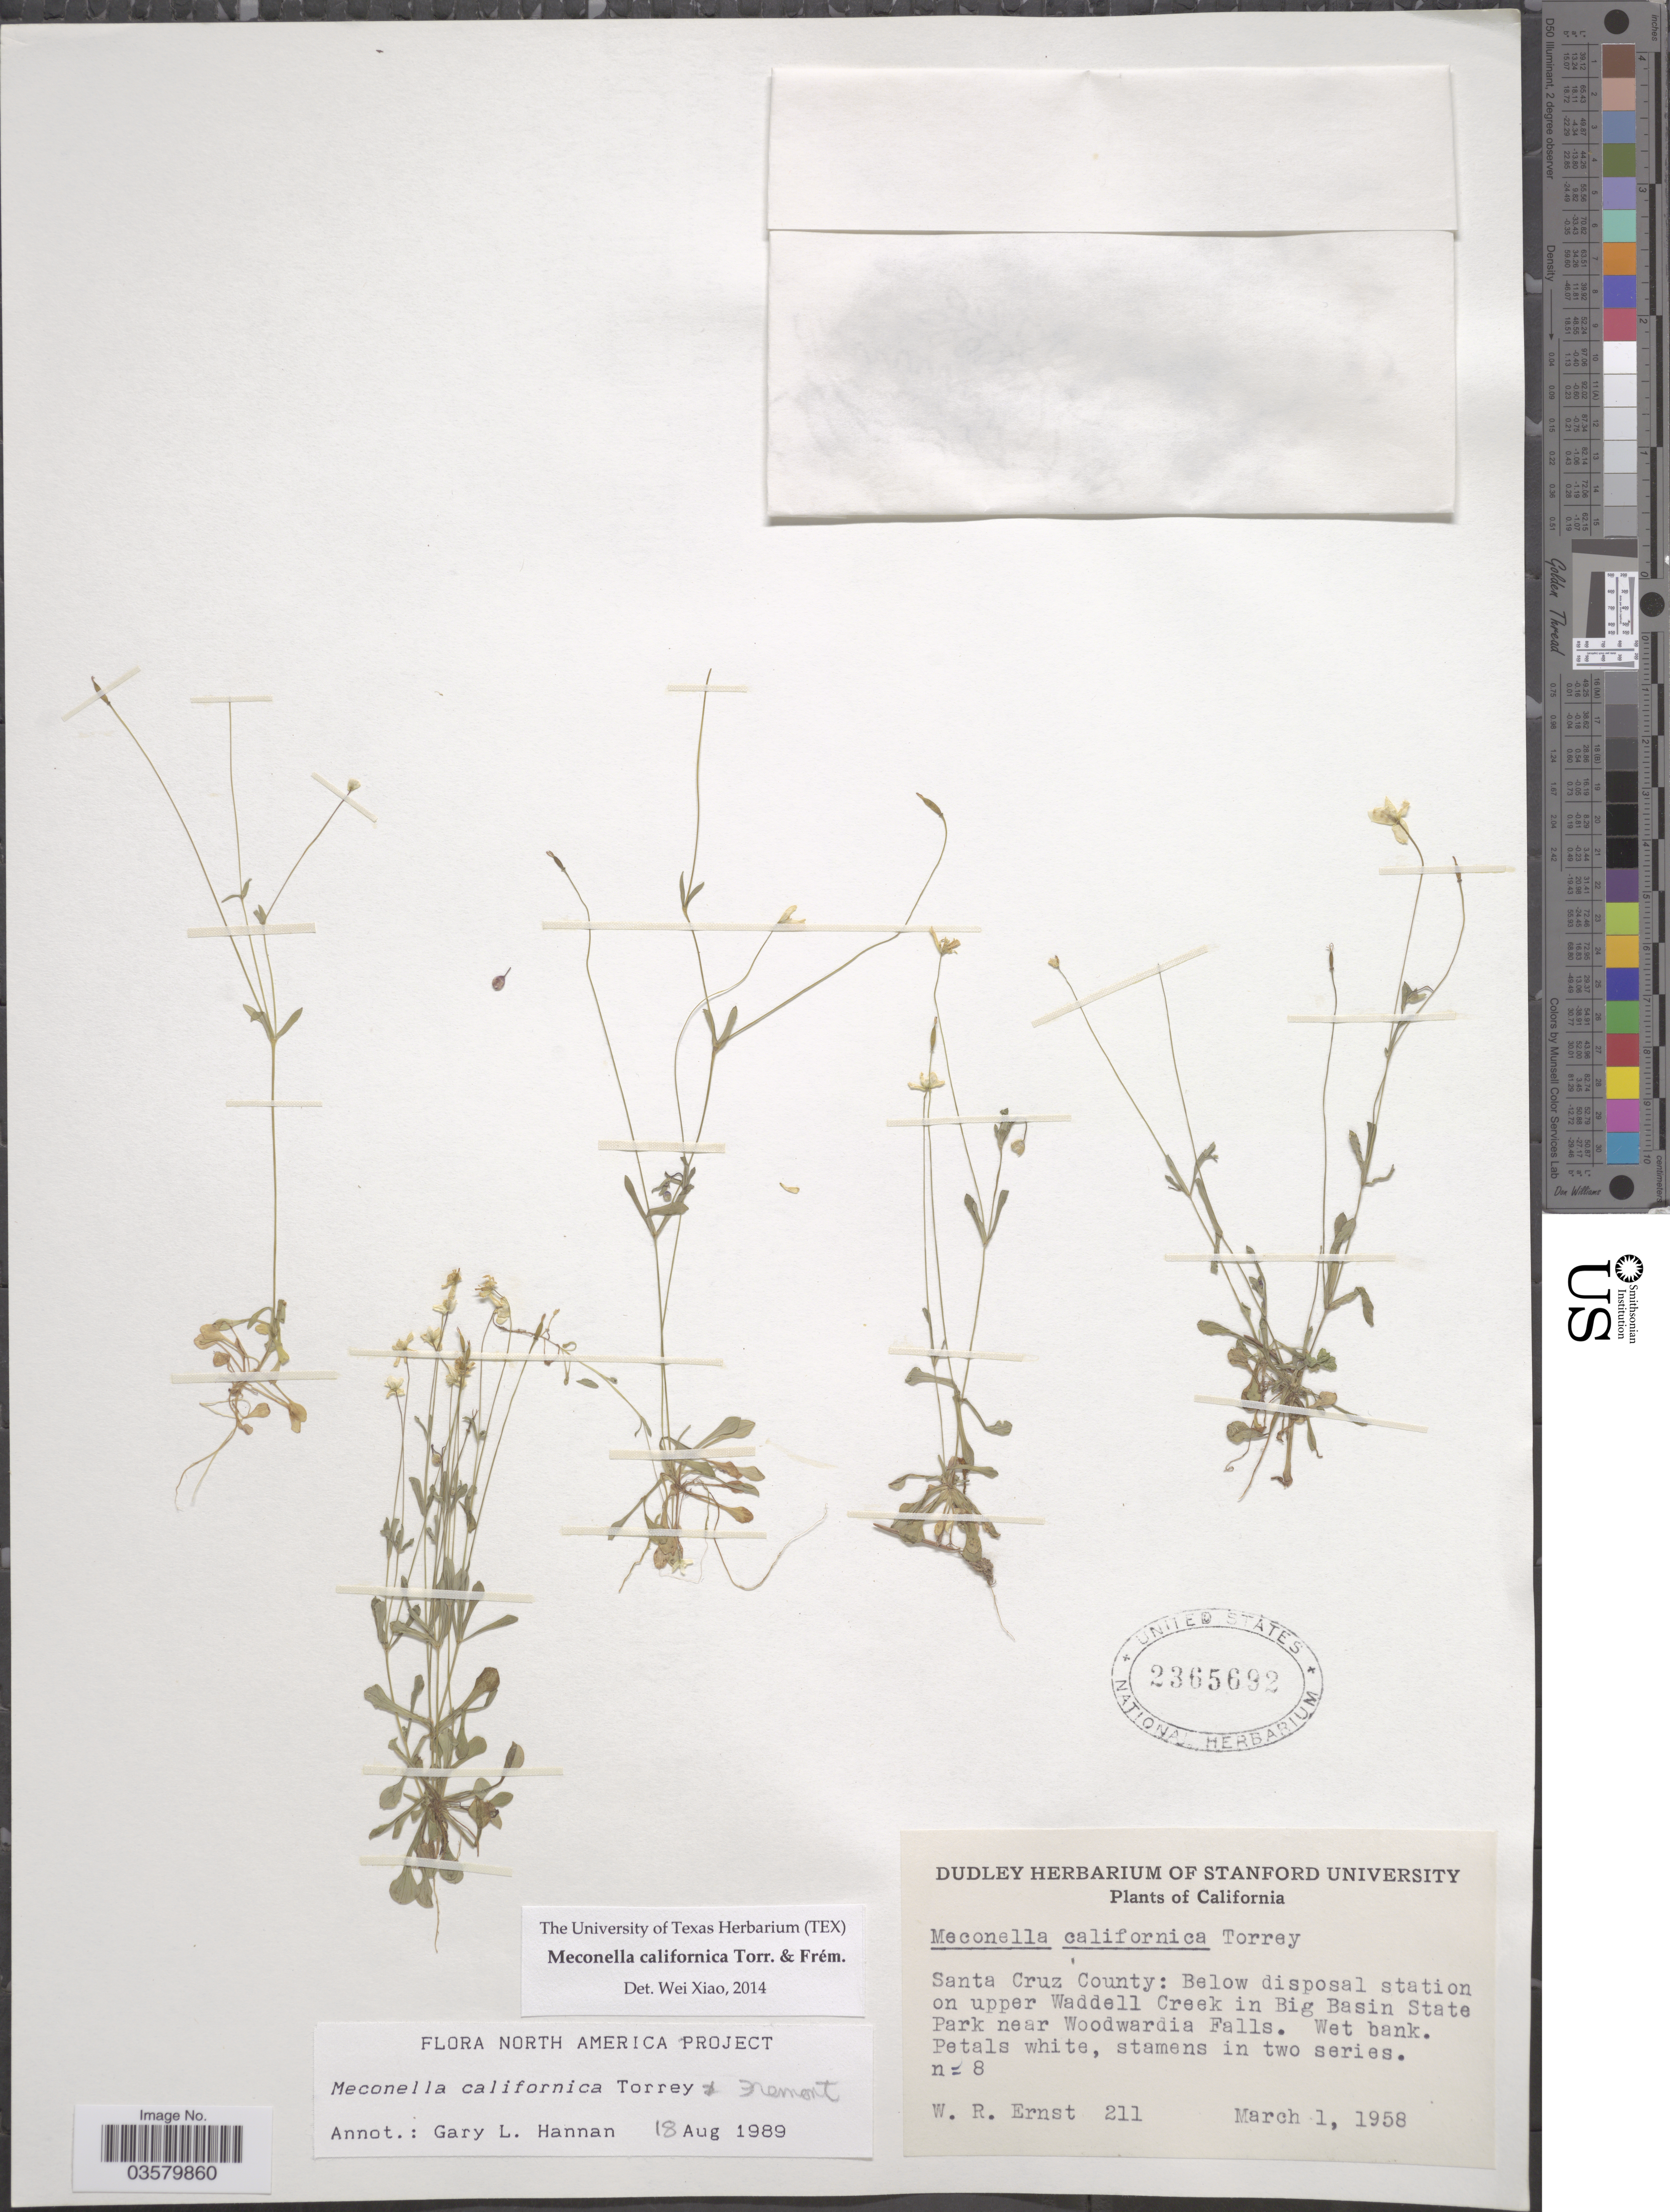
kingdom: Plantae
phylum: Tracheophyta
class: Magnoliopsida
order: Ranunculales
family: Papaveraceae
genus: Meconella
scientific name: Meconella californica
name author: Torr. & Frém.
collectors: W. R. Ernst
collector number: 211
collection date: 1958-03-01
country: United States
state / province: California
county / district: Santa Cruz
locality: Santa Cruz County: Below disposal station on upper Waddell Creek in Big Basin State Park near Woodwardia Falls.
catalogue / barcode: US 2365692